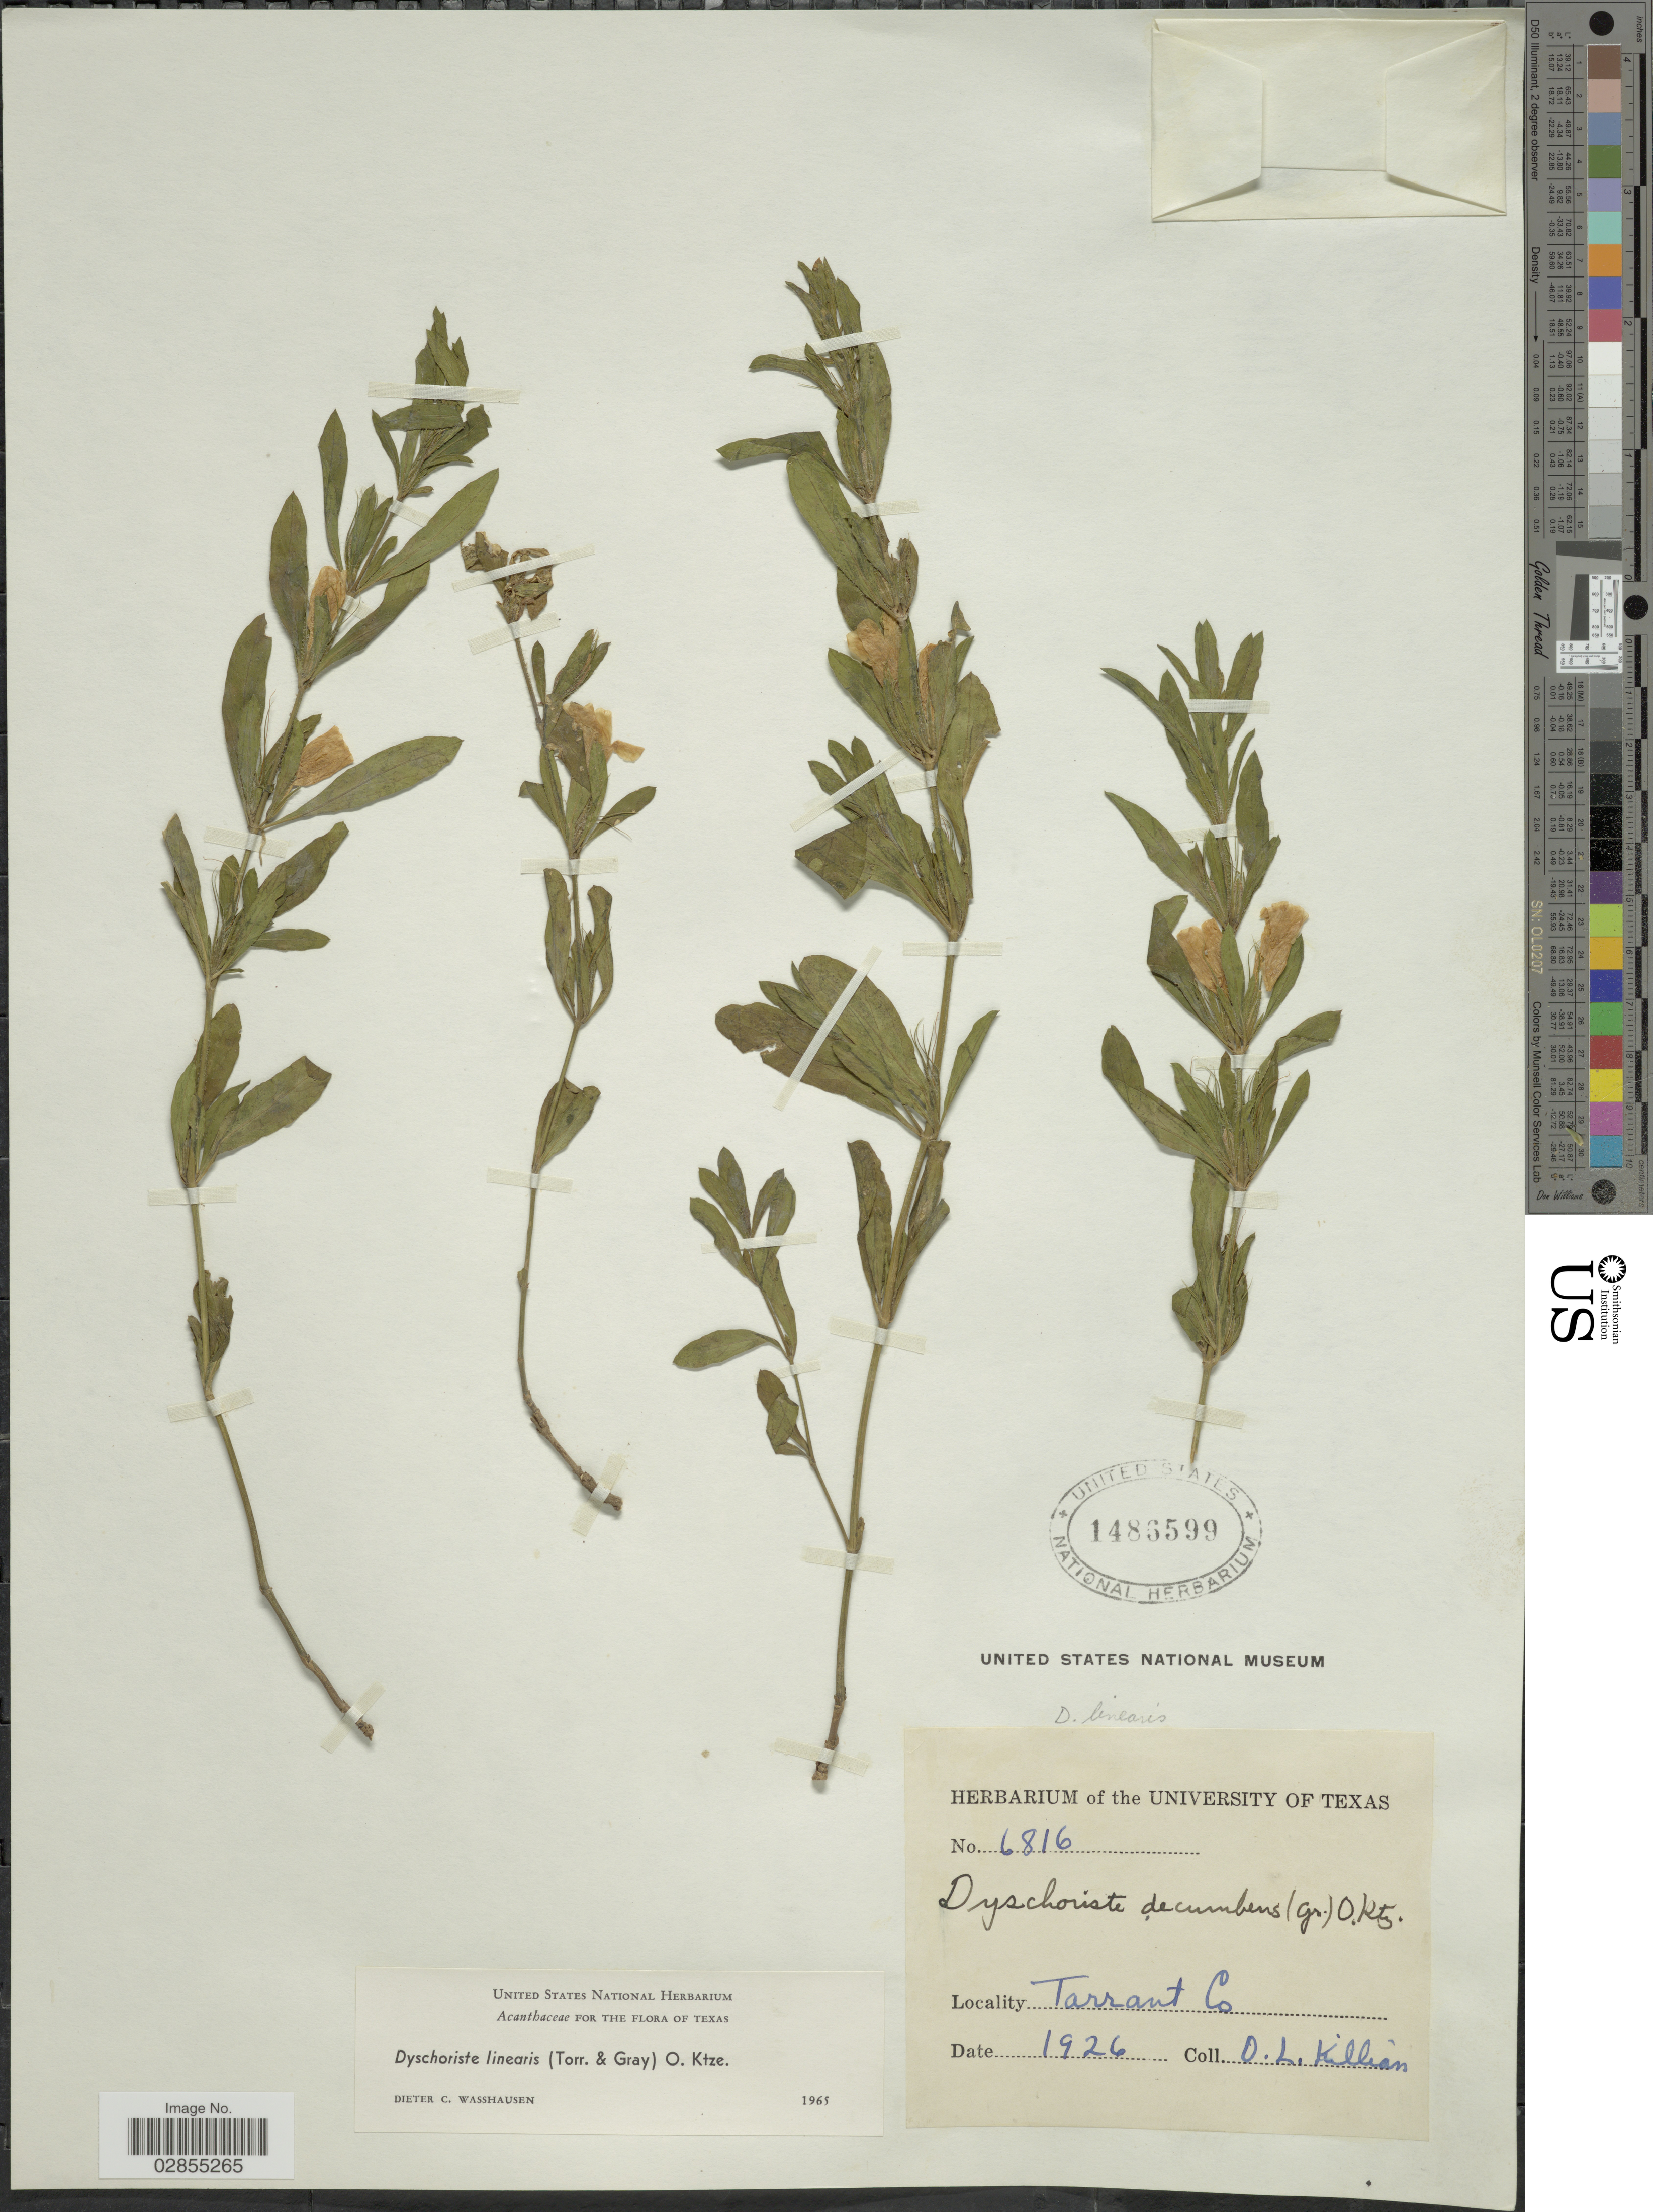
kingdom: Plantae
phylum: Tracheophyta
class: Magnoliopsida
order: Lamiales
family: Acanthaceae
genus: Dyschoriste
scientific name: Dyschoriste linearis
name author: (Torr. & A. Gray) Kuntze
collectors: O. Killian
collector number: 6816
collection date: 1926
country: United States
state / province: Texas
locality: Tarrant Co.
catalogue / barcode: US 1486599